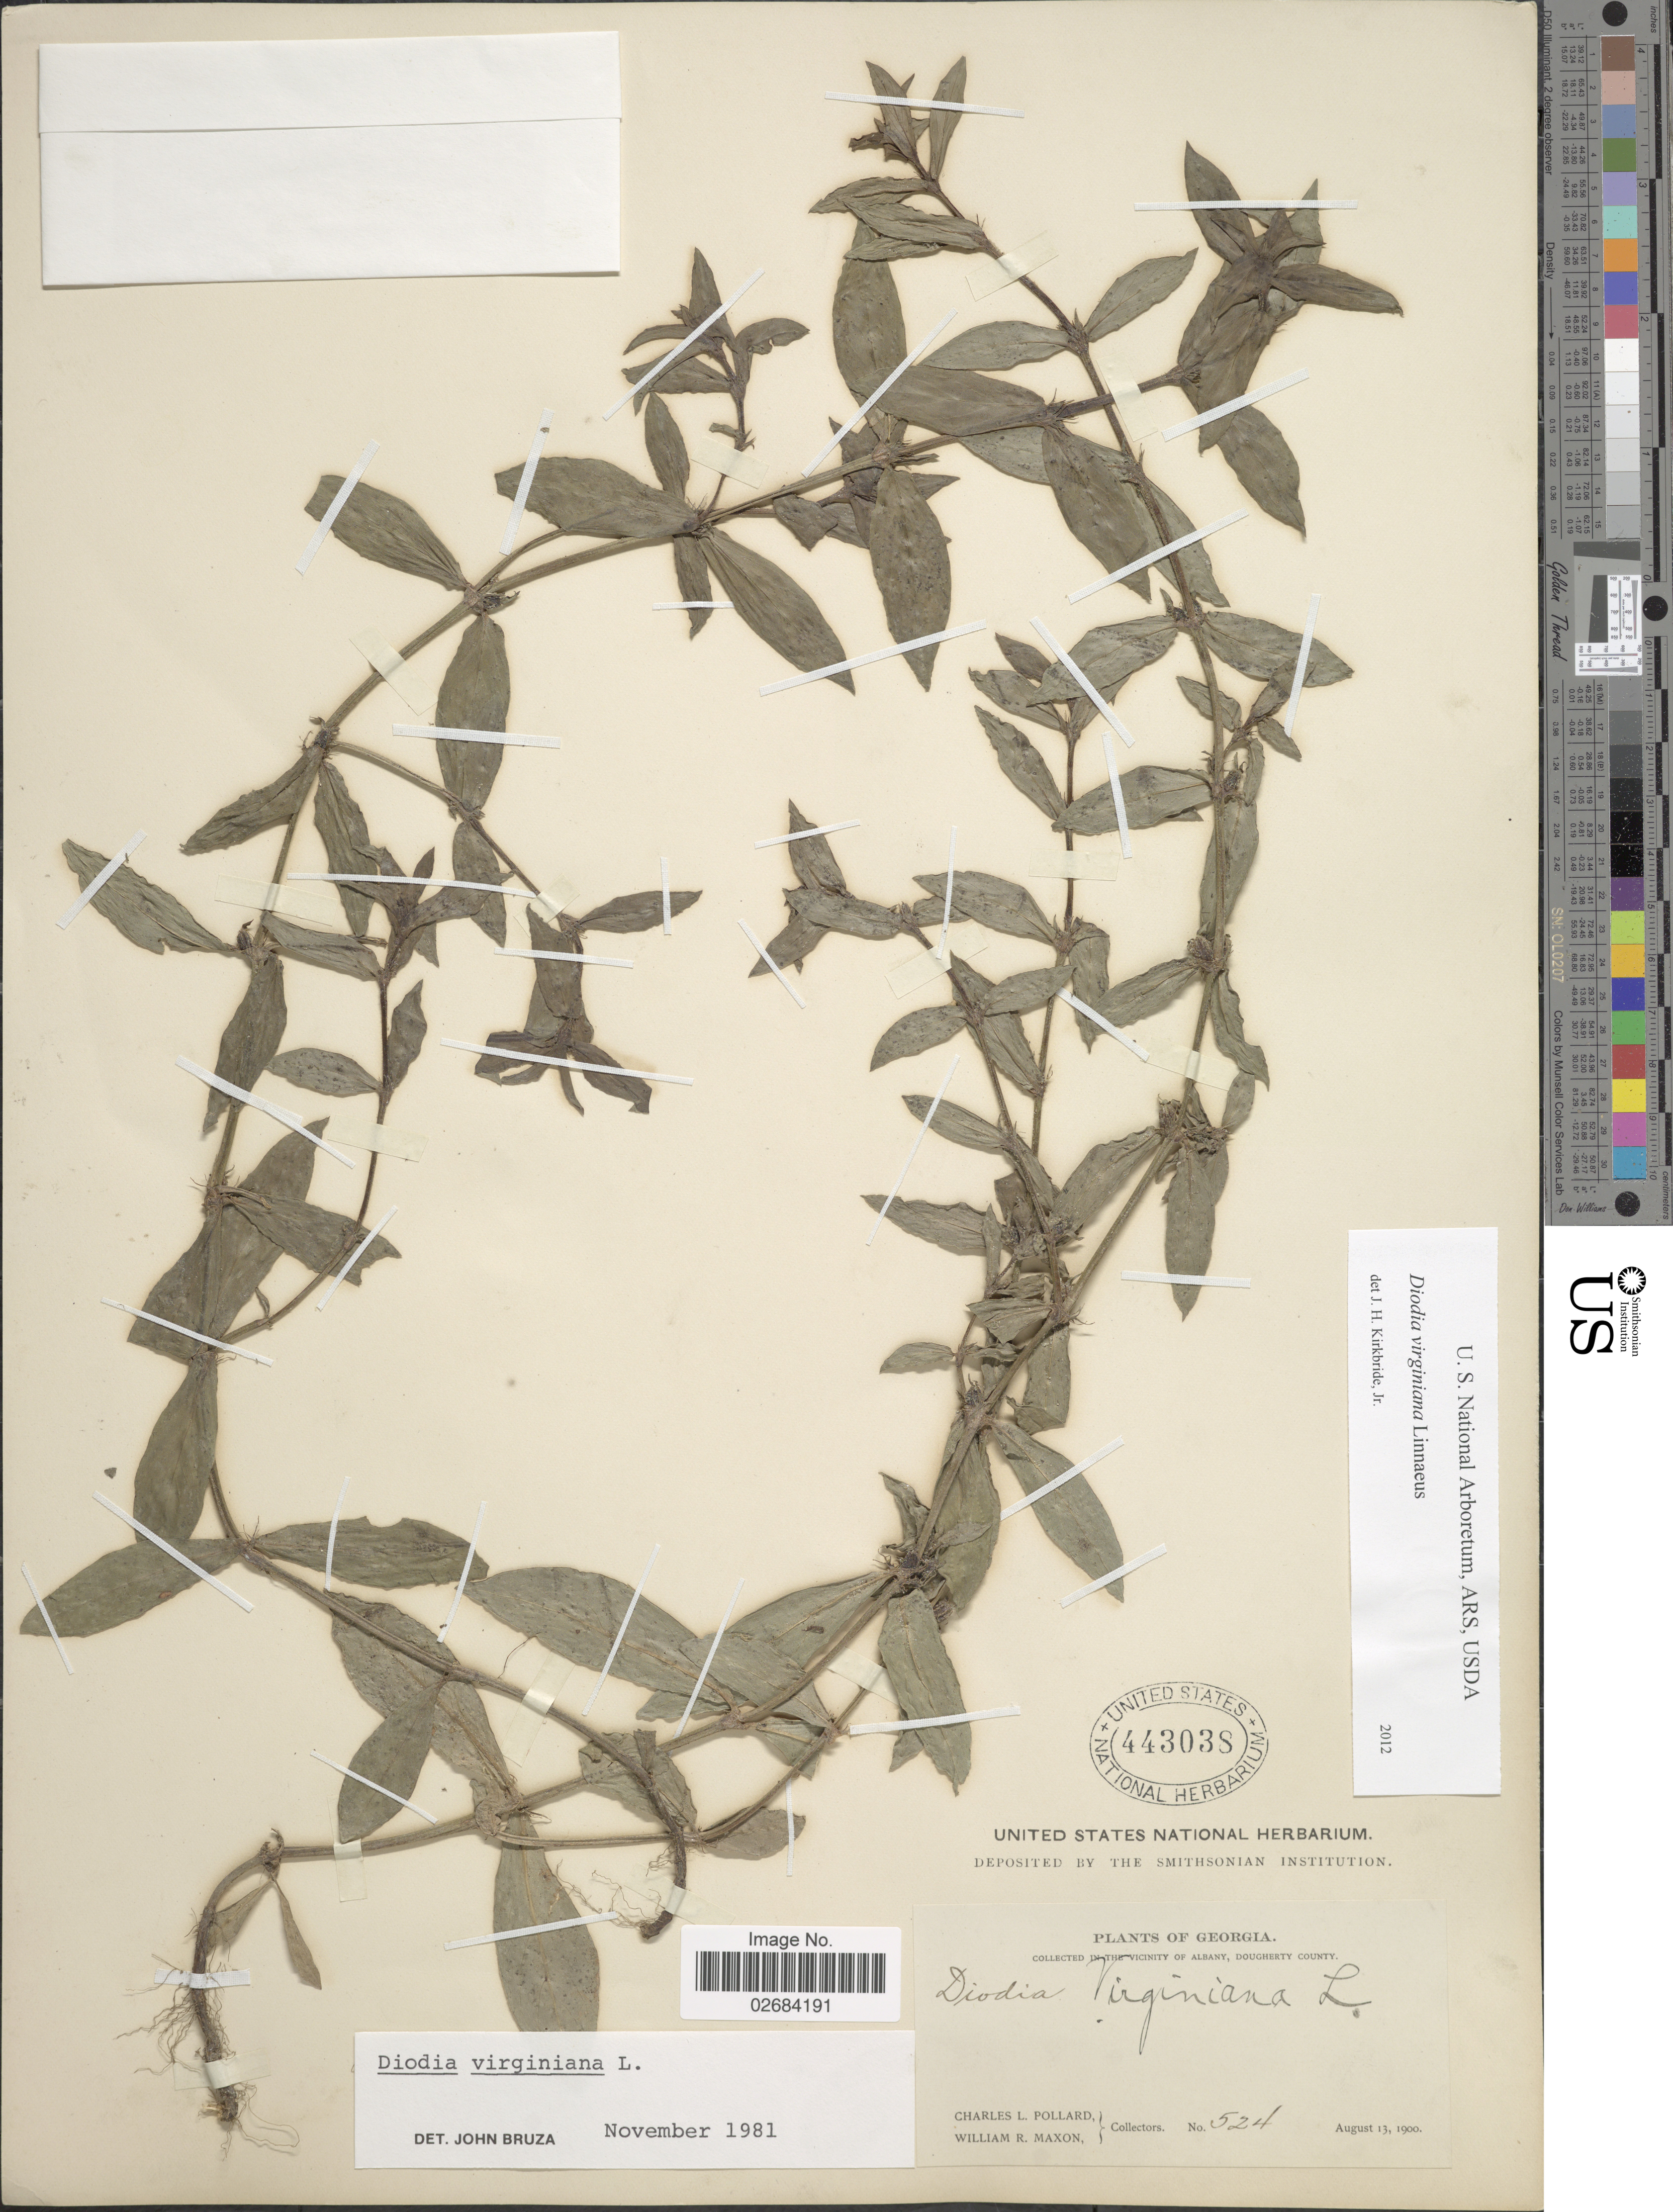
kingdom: Plantae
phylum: Tracheophyta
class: Magnoliopsida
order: Gentianales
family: Rubiaceae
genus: Diodia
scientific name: Diodia virginiana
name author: L.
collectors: C. L. Pollard & W. R. Maxon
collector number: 524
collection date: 1900-08-13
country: United States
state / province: Georgia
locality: In the vicinity of Albany, Dougherty County.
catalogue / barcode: US 443038